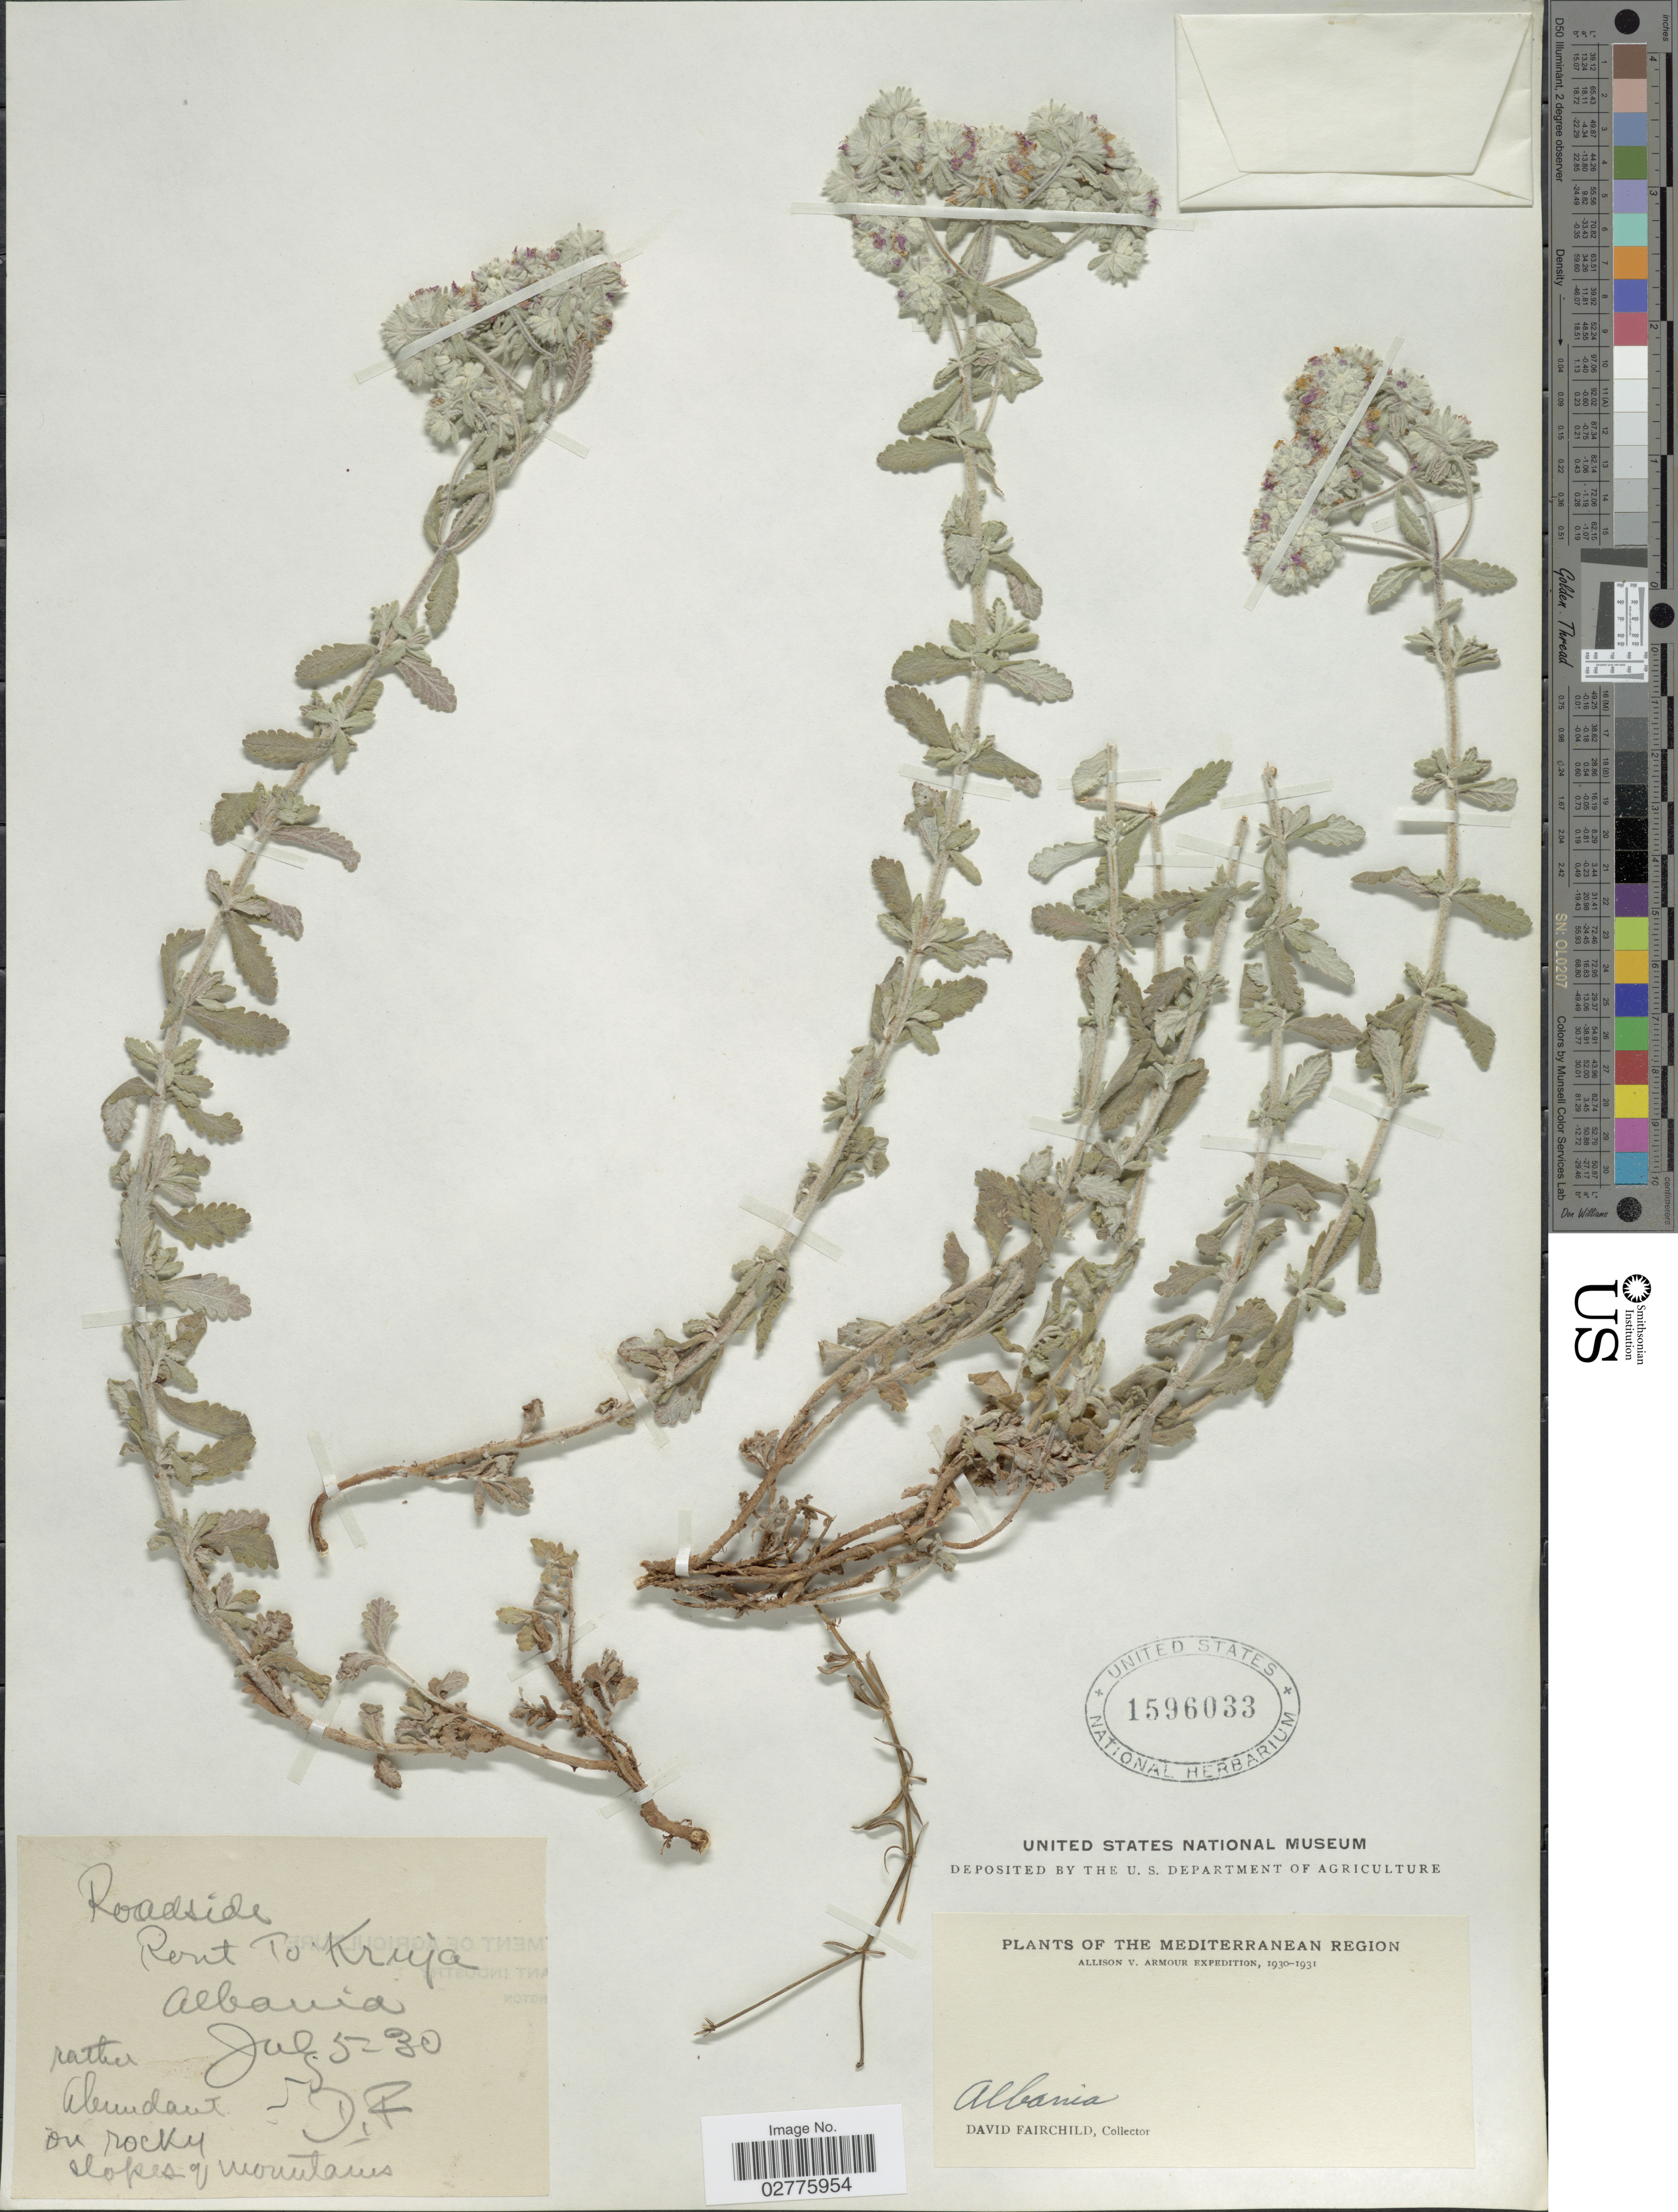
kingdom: Plantae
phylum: Tracheophyta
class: Magnoliopsida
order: Lamiales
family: Lamiaceae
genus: Teucrium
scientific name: Teucrium sp.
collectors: D. Fairchild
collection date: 1930-07-05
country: Albania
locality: Roadside Pont to Kruja. Rather abundant on rocky slopes of mountains. Mediterranean Region.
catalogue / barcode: US 1596033